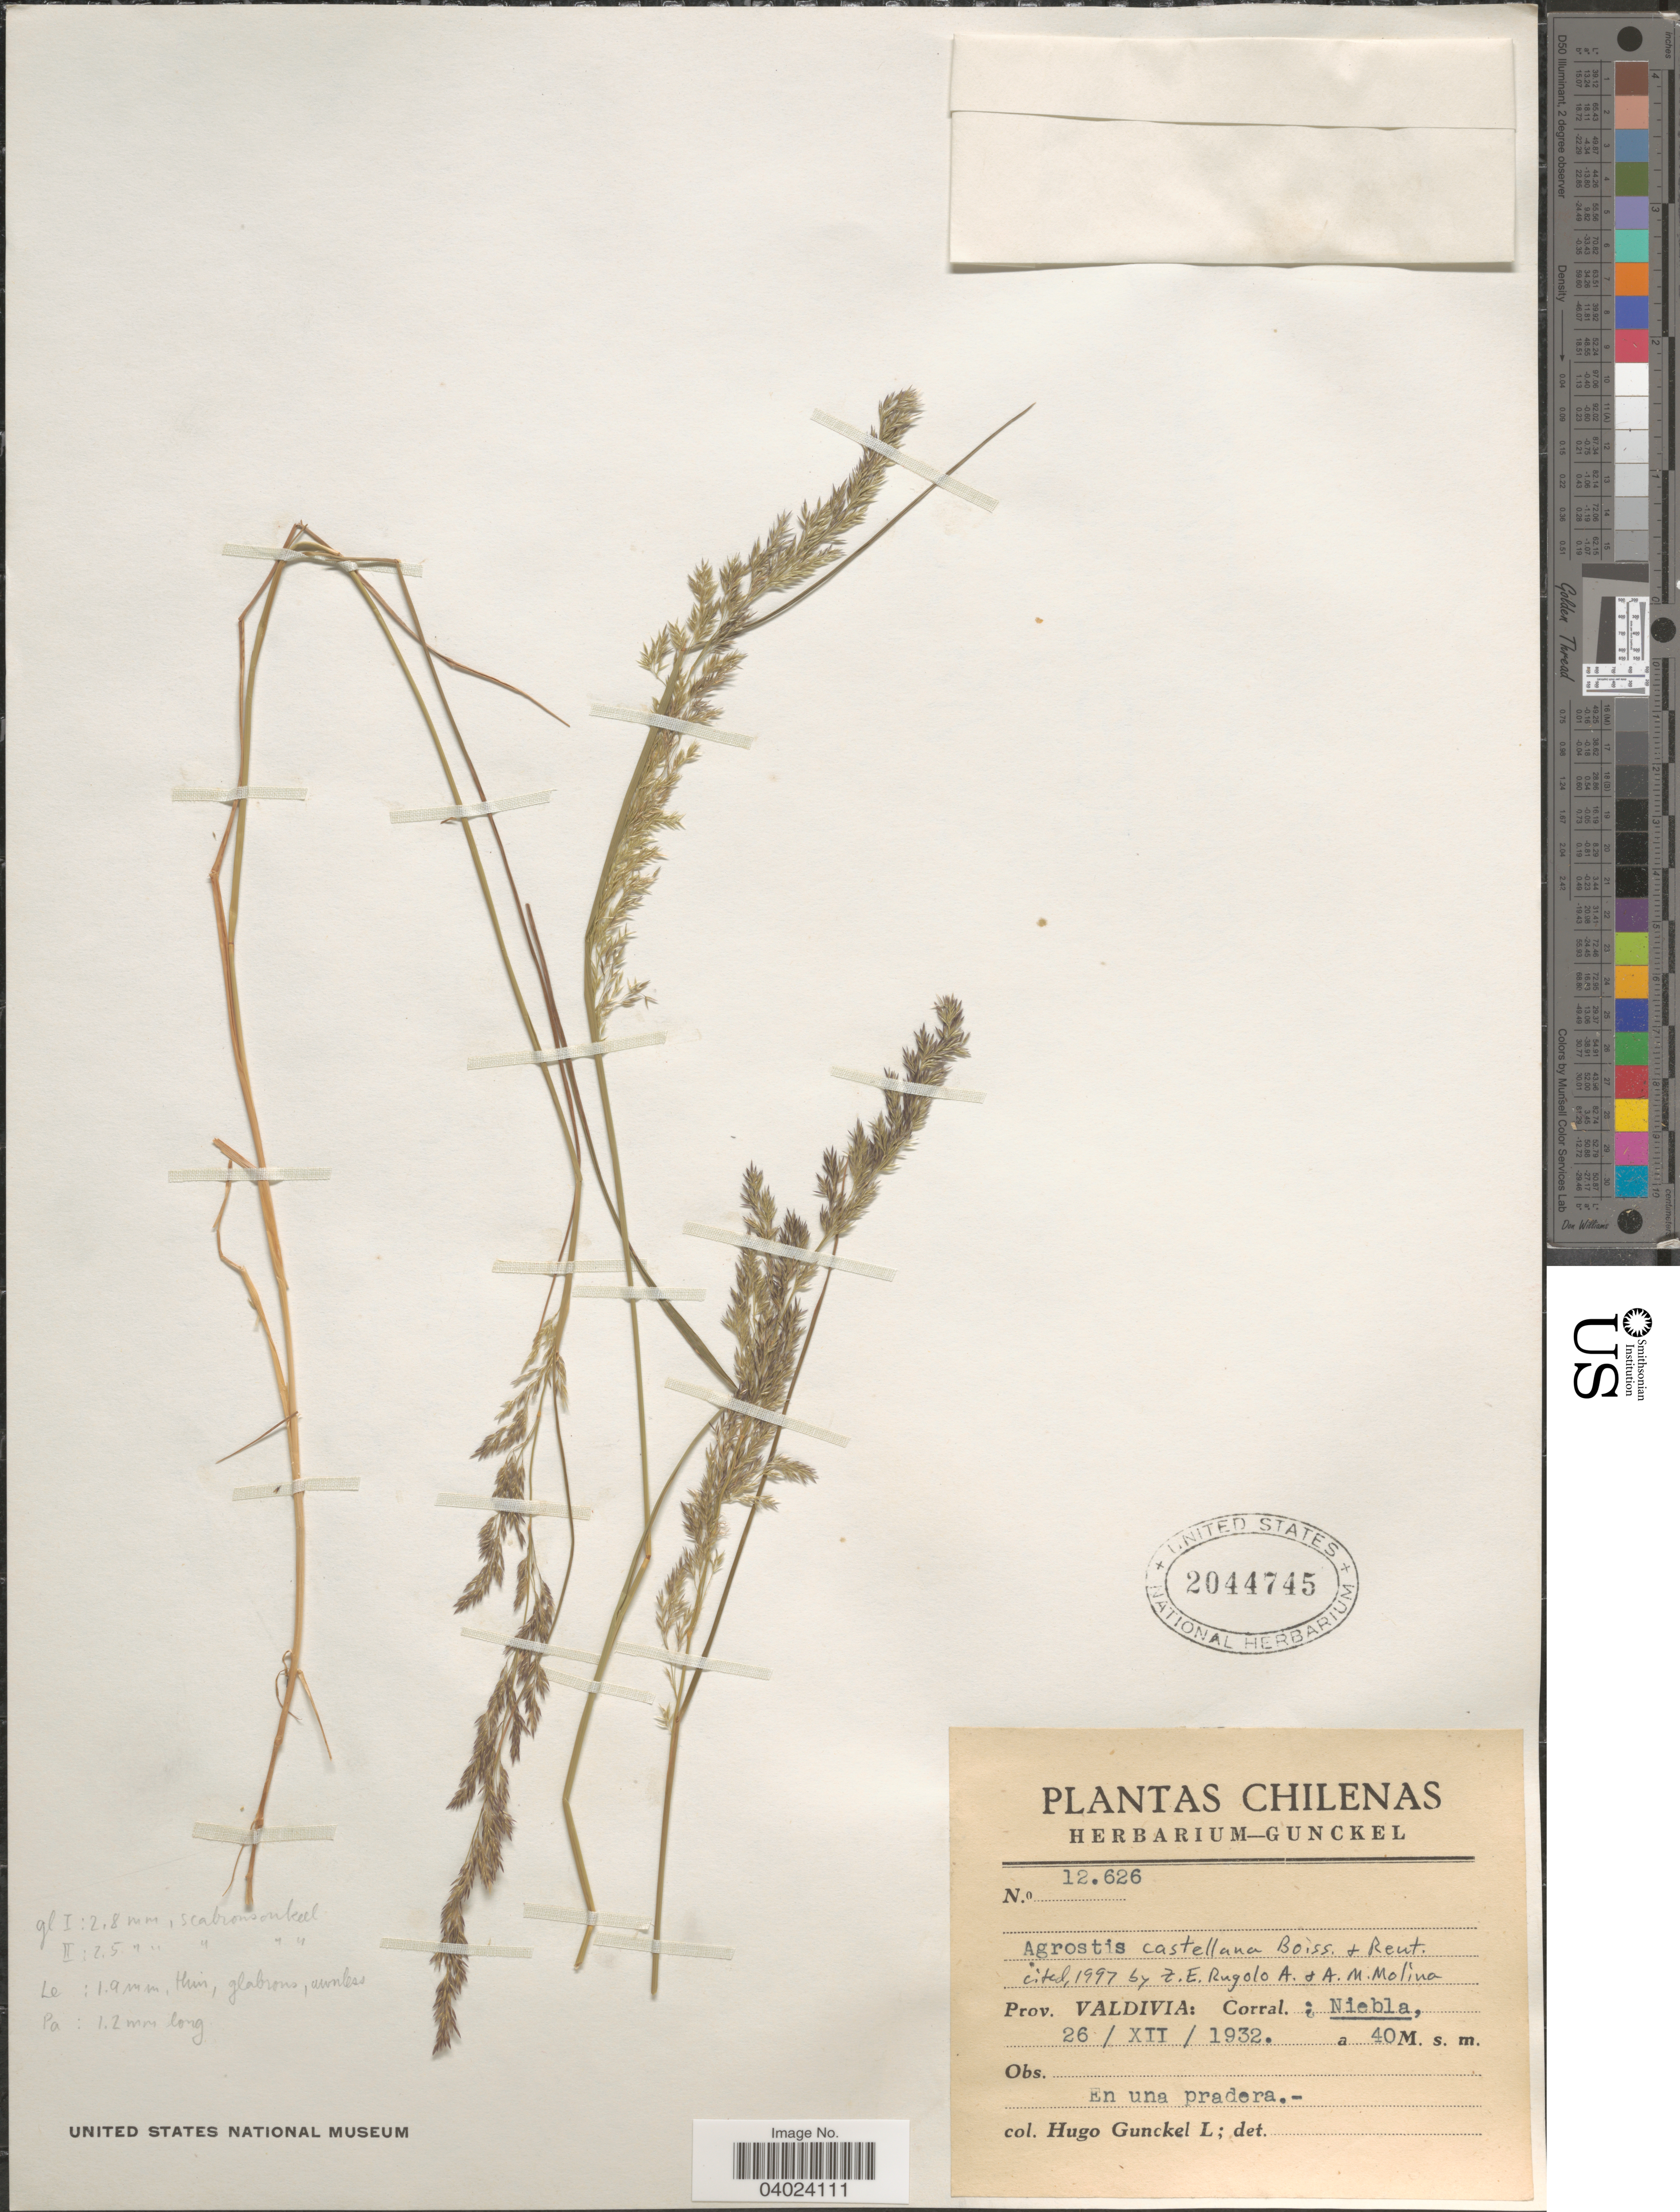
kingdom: Plantae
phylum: Tracheophyta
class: Liliopsida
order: Poales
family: Poaceae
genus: Agrostis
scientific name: Agrostis castellana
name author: Boiss. & Reut.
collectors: H. Gunckel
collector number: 12626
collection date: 1932-12-26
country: Chile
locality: Prov. Valdivia: Corral.: Niebla.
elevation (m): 40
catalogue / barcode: US 2044745